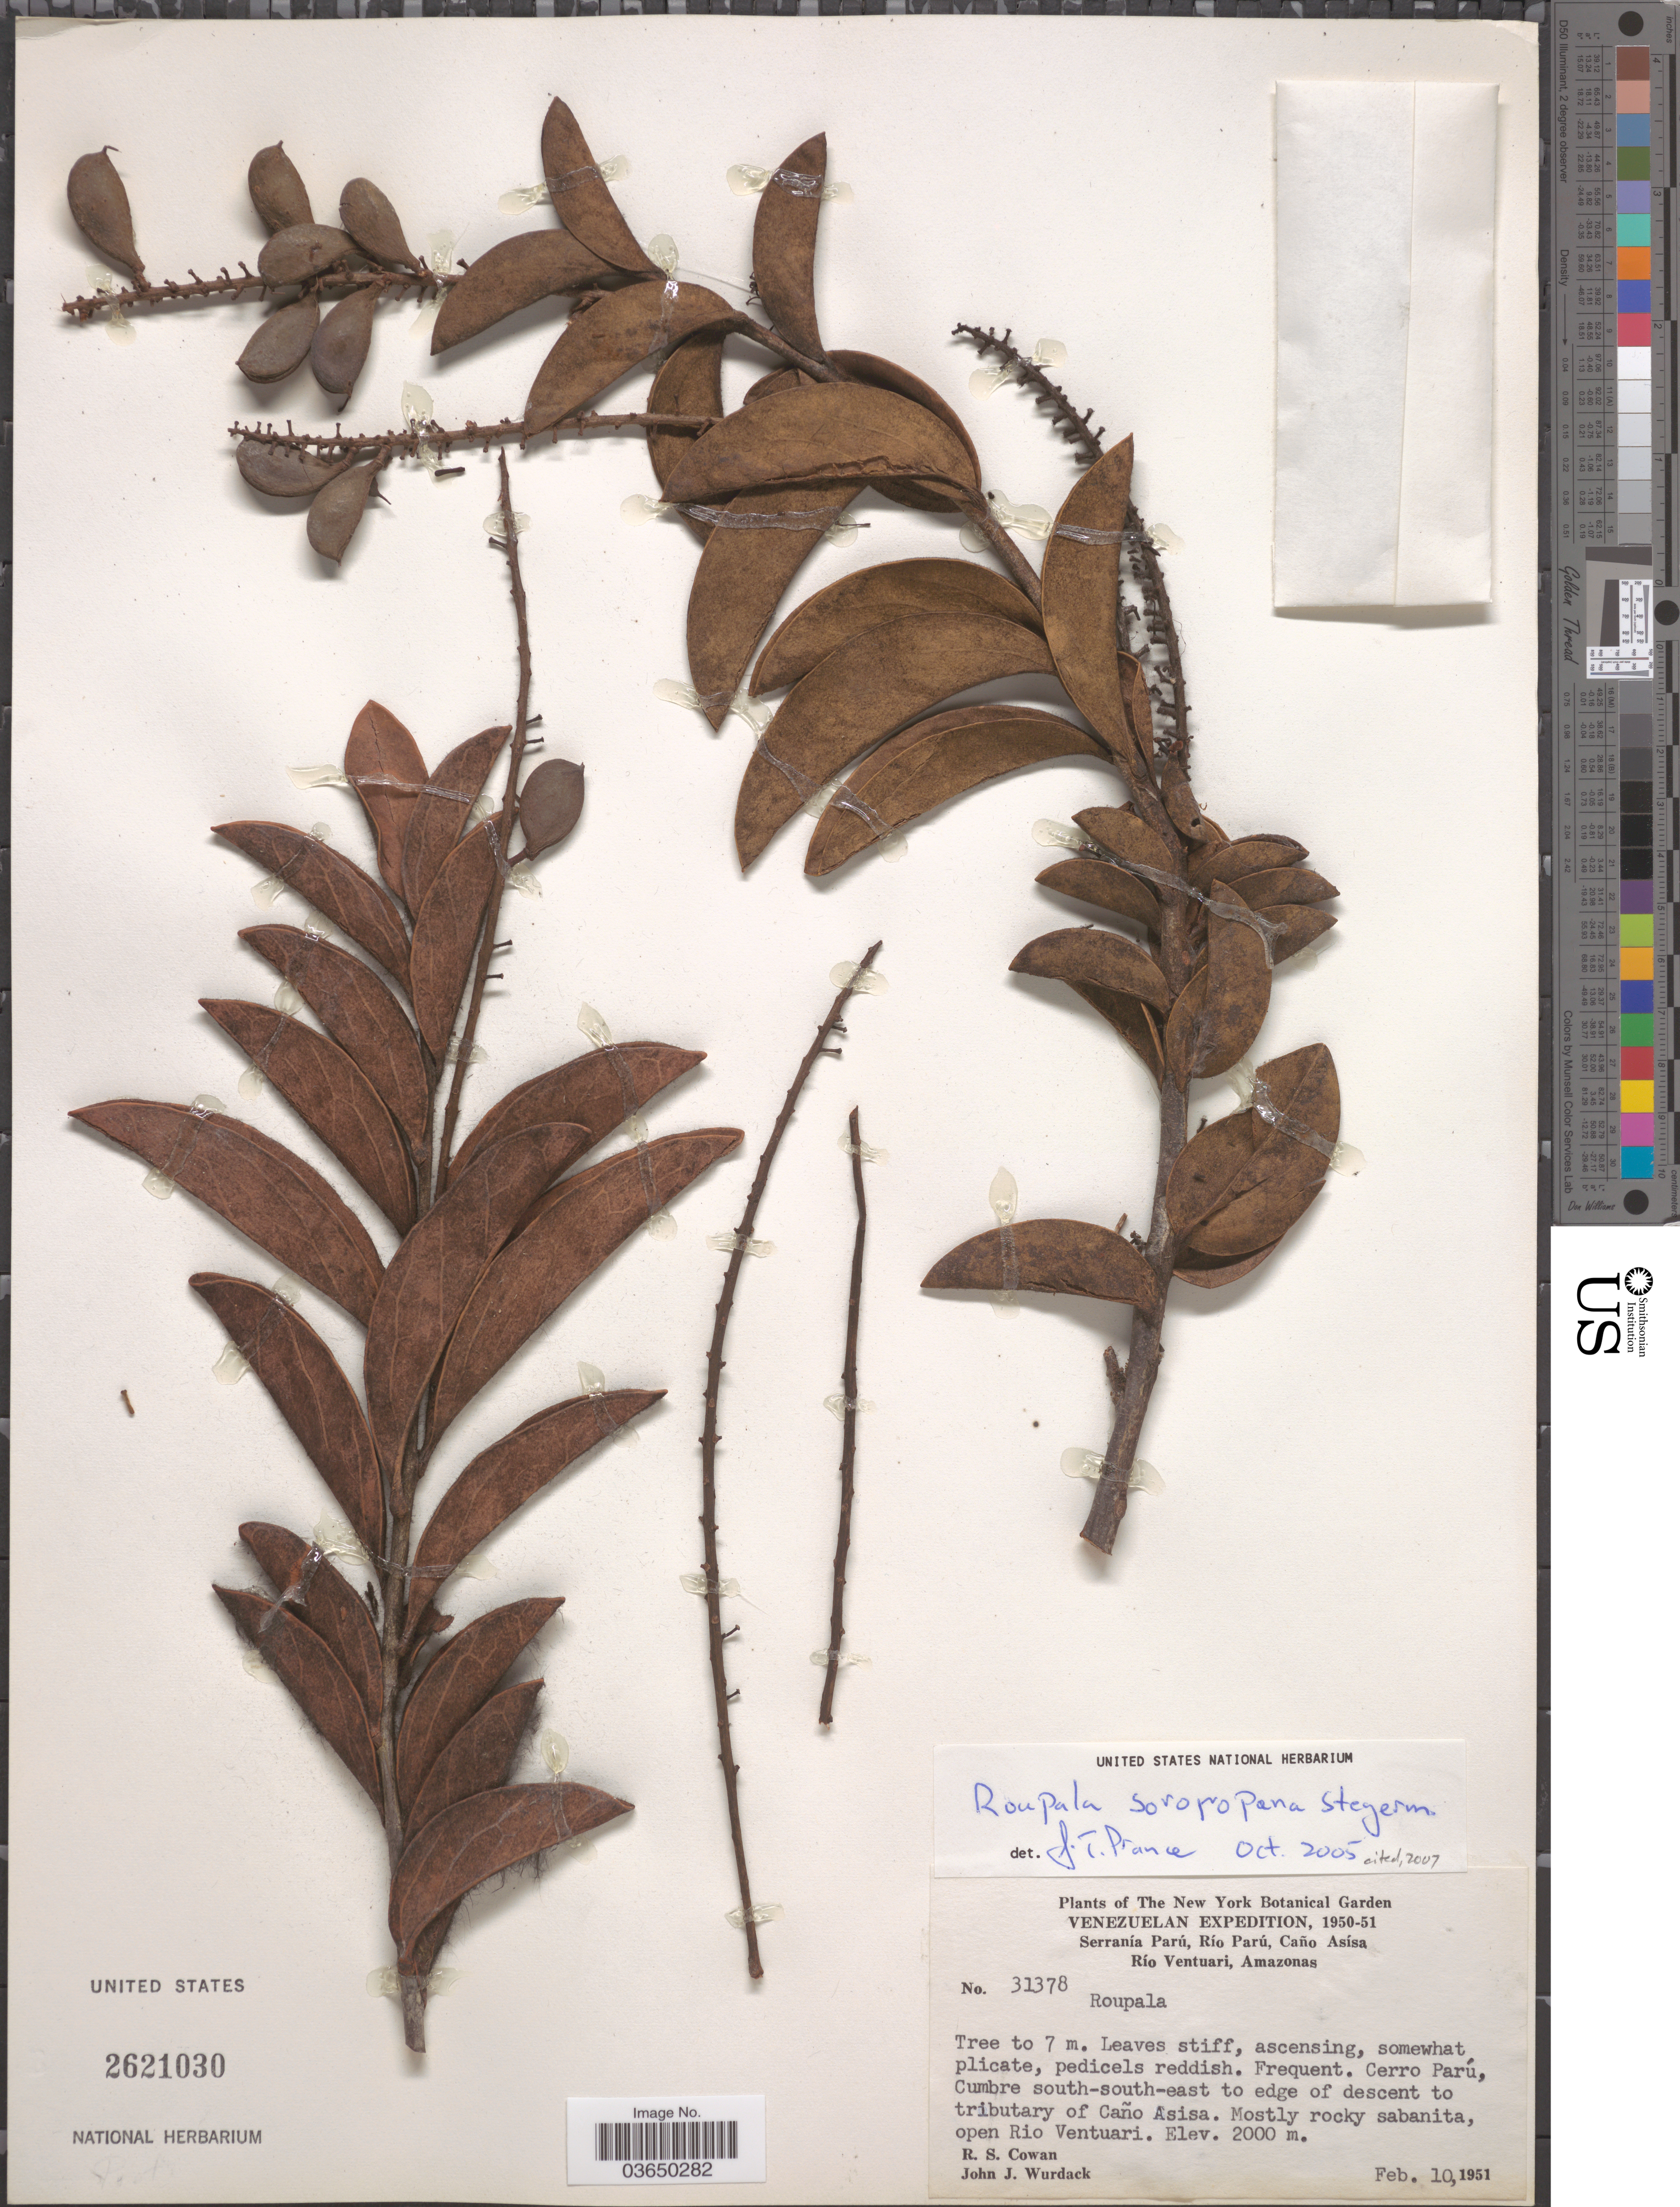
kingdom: Plantae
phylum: Tracheophyta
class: Magnoliopsida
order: Proteales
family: Proteaceae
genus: Roupala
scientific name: Roupala sororopana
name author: Steyerm.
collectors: R. S. Cowan & J. J. Wurdack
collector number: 31378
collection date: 1951-02-10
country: Venezuela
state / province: Amazonas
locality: Cerro Parú, Cumbre south-south-east to edge of descent to tributary of Caño Asisa. Open Rio Ventuari.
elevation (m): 2000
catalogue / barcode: US 2621030